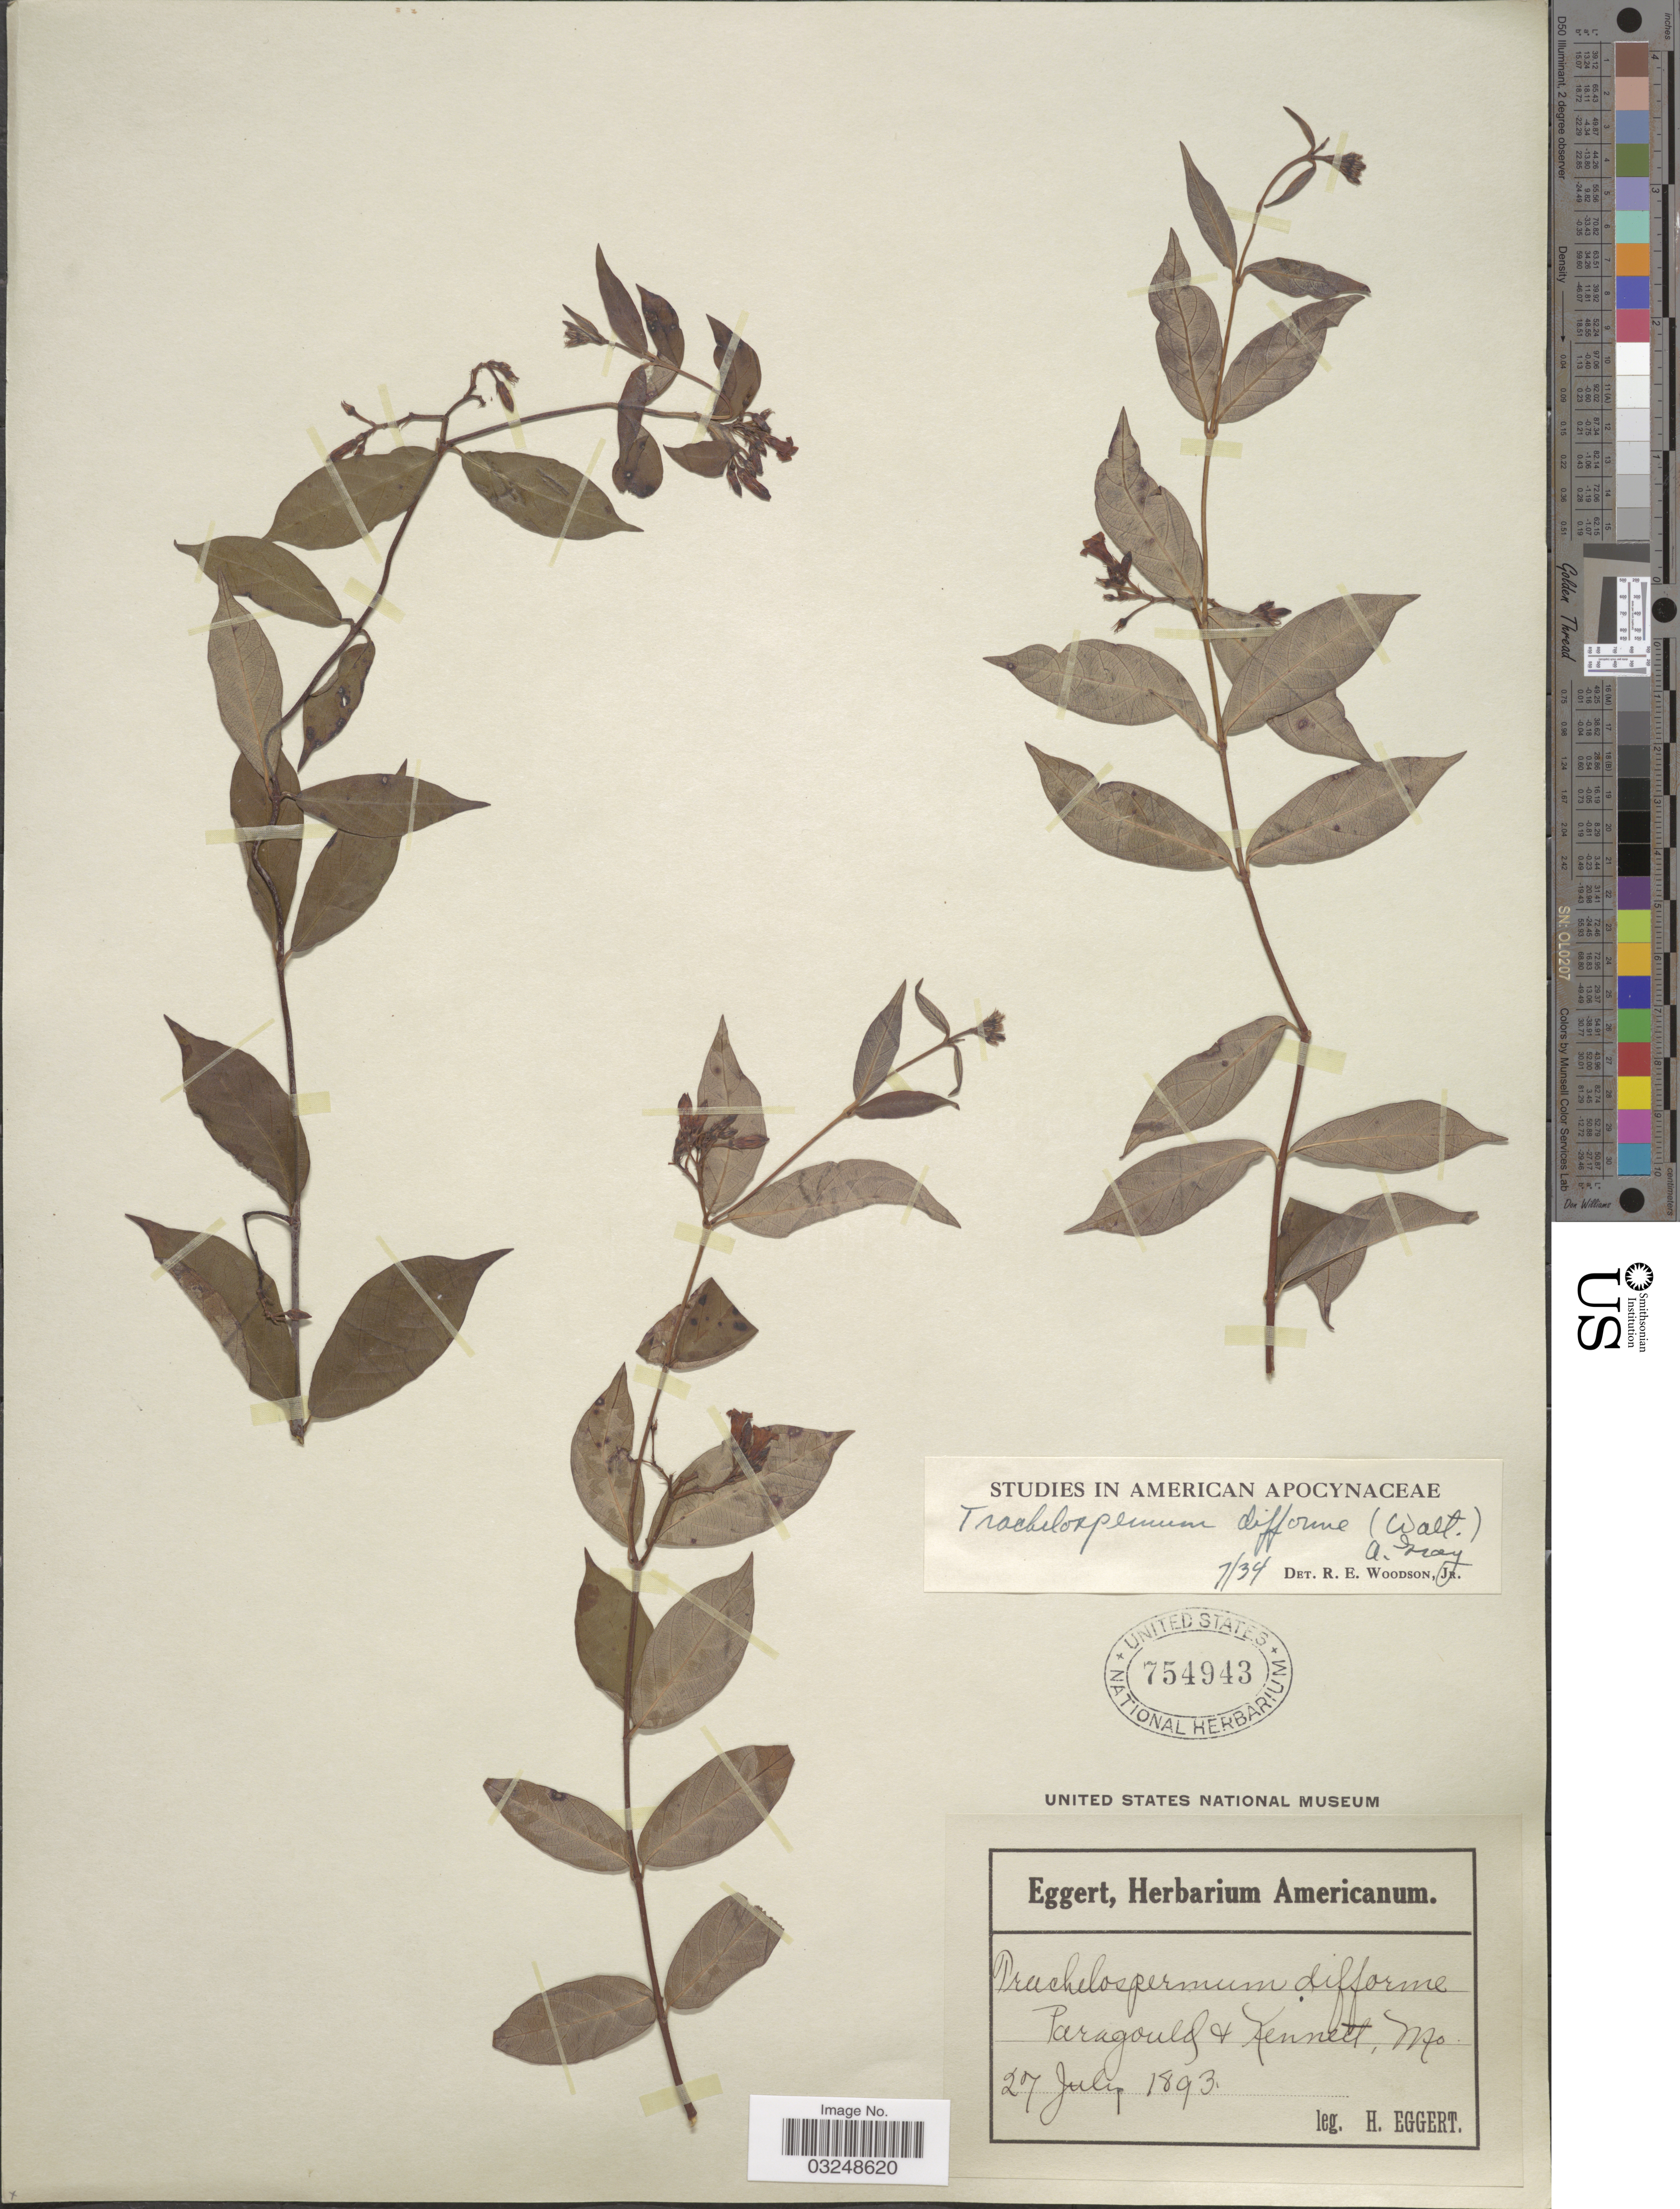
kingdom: Plantae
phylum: Tracheophyta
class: Magnoliopsida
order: Gentianales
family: Apocynaceae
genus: Trachelospermum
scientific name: Trachelospermum difforme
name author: (Walter) A. Gray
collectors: H. Eggert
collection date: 1893-07-27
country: United States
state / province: Missouri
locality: Paragould & Kennett.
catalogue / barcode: US 754943